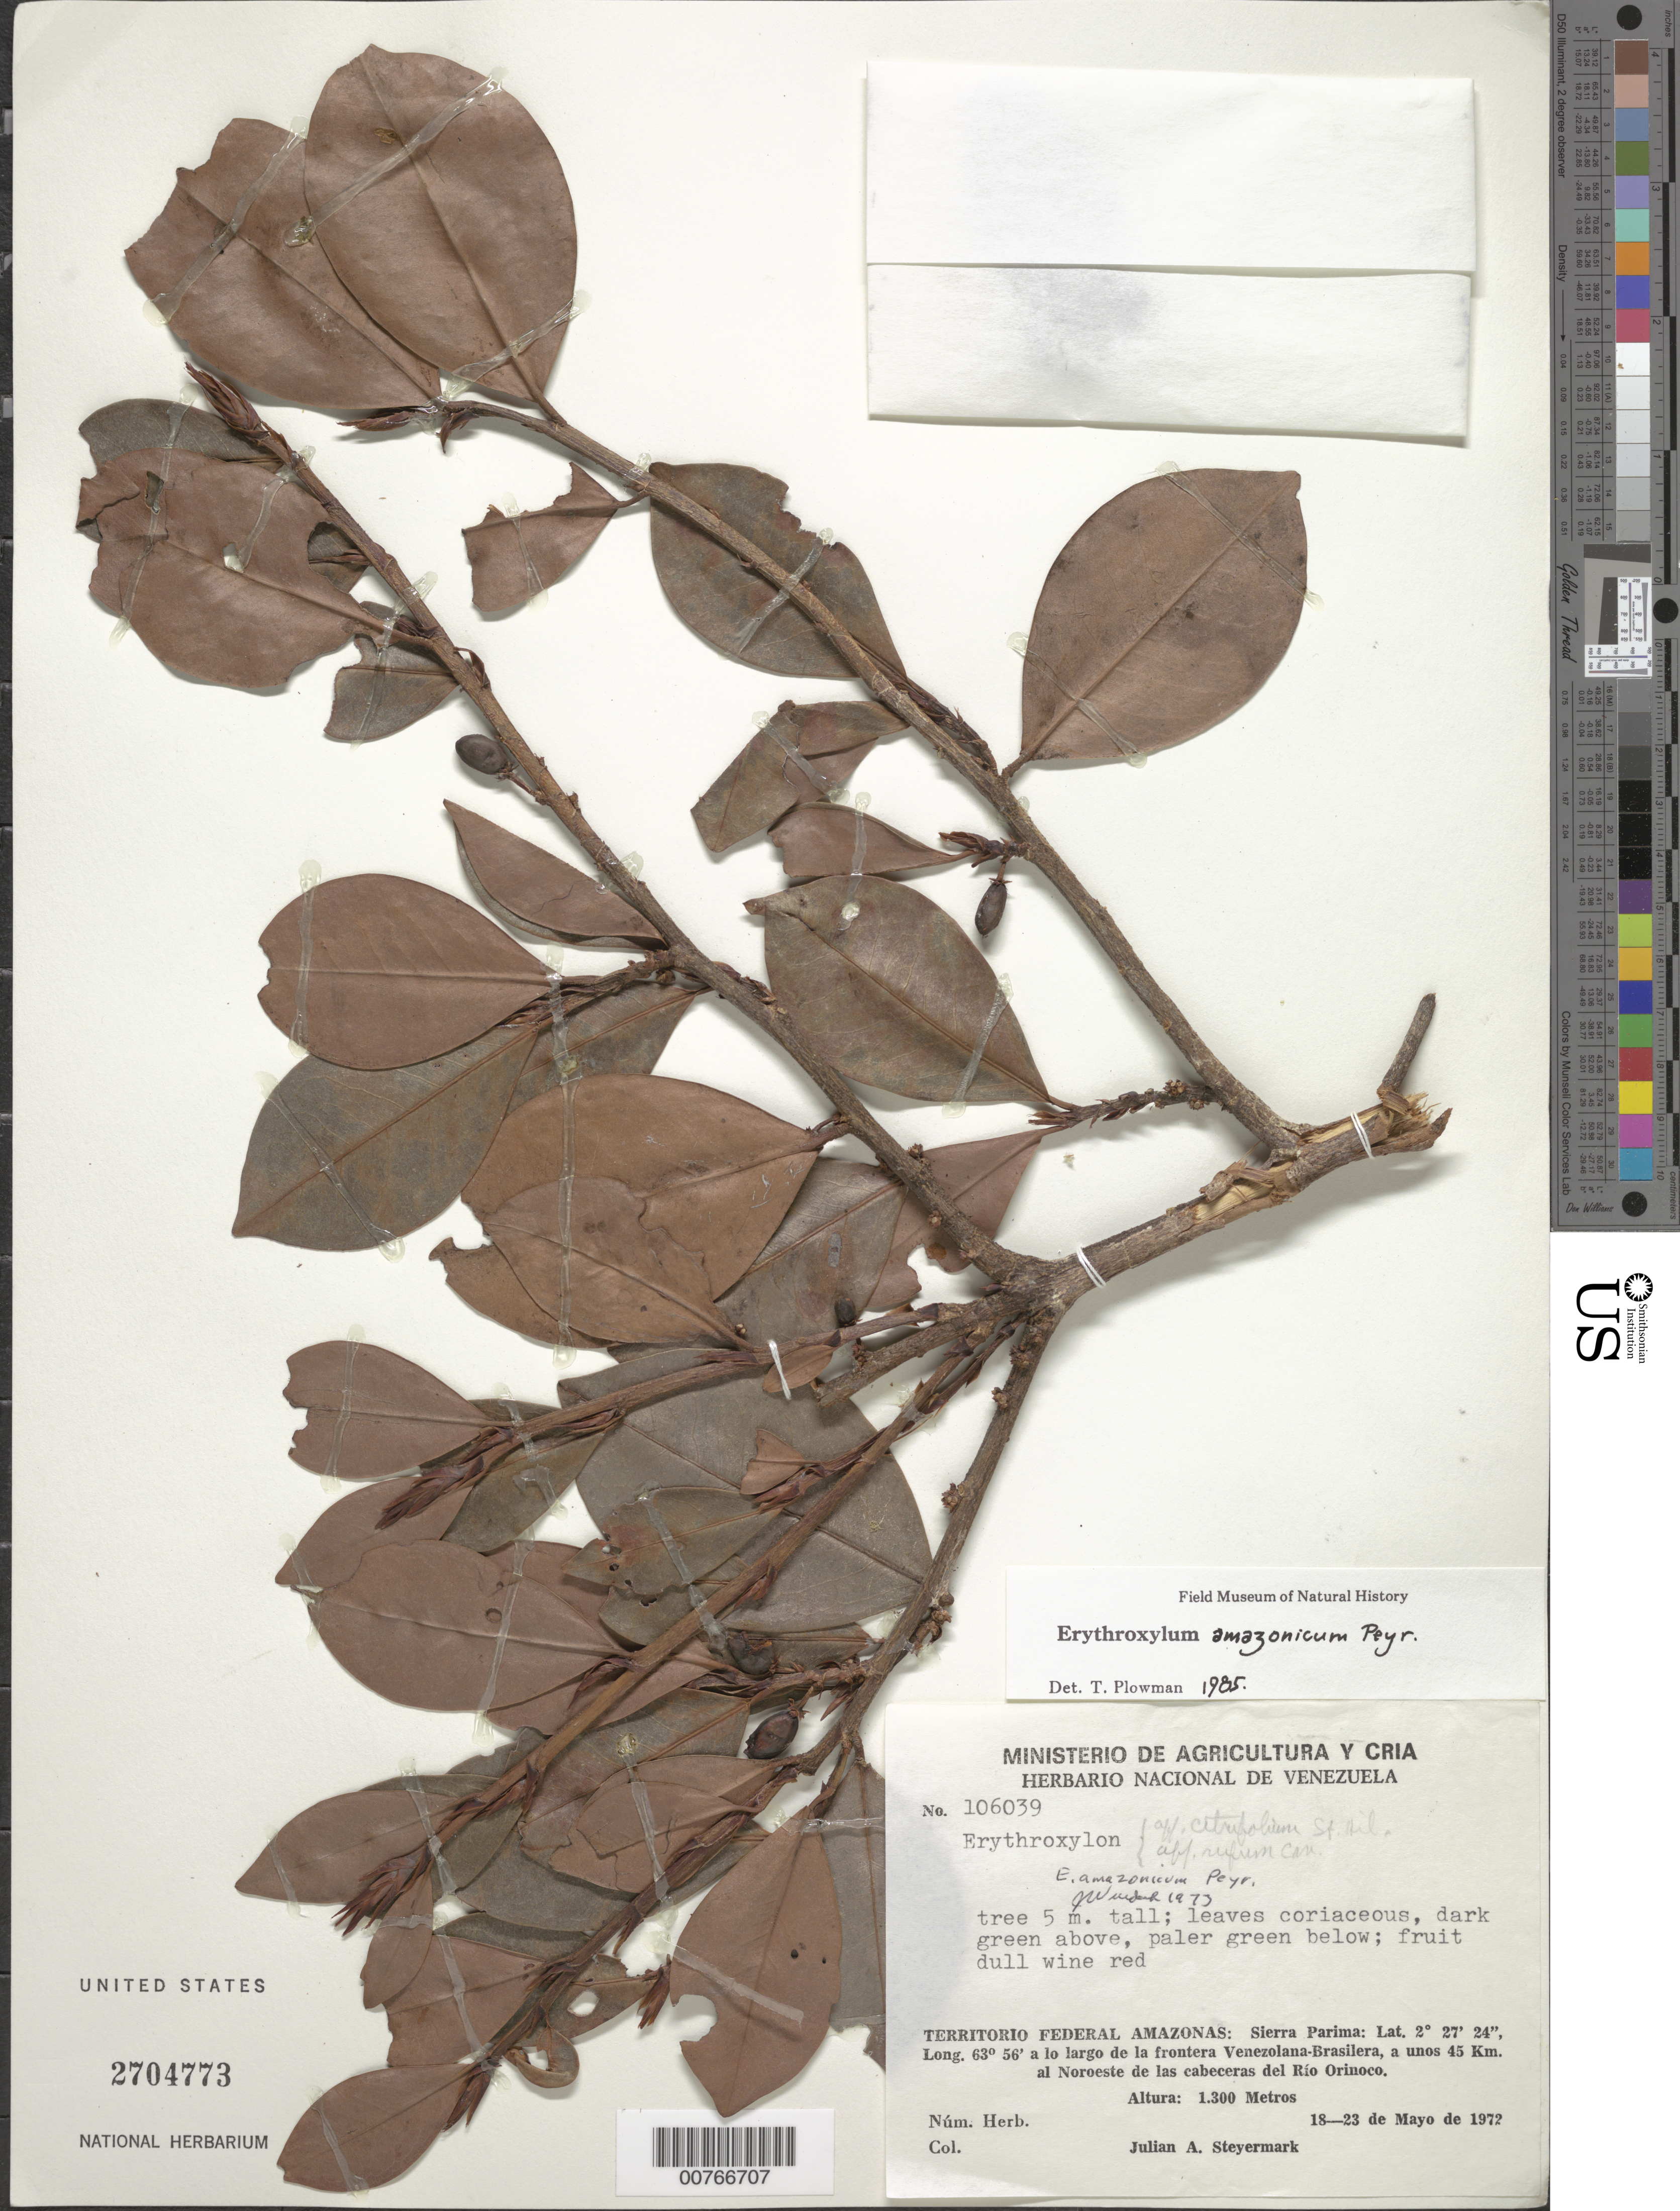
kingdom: Plantae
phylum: Tracheophyta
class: Magnoliopsida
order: Malpighiales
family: Erythroxylaceae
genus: Erythroxylum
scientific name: Erythroxylum amazonicum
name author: Peyr.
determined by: Plowman, Timothy C.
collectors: J. Steyermark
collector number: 106039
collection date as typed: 18-May-72 to 23-May-72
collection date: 1972-05-18/1972-05-23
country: Venezuela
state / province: Amazonas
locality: Sierra Parima, la frontera Venezolana-Brasilera, a unos 45 km al noroeste de las cabeceras del Río Orinoco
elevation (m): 1300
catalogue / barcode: US 2704773